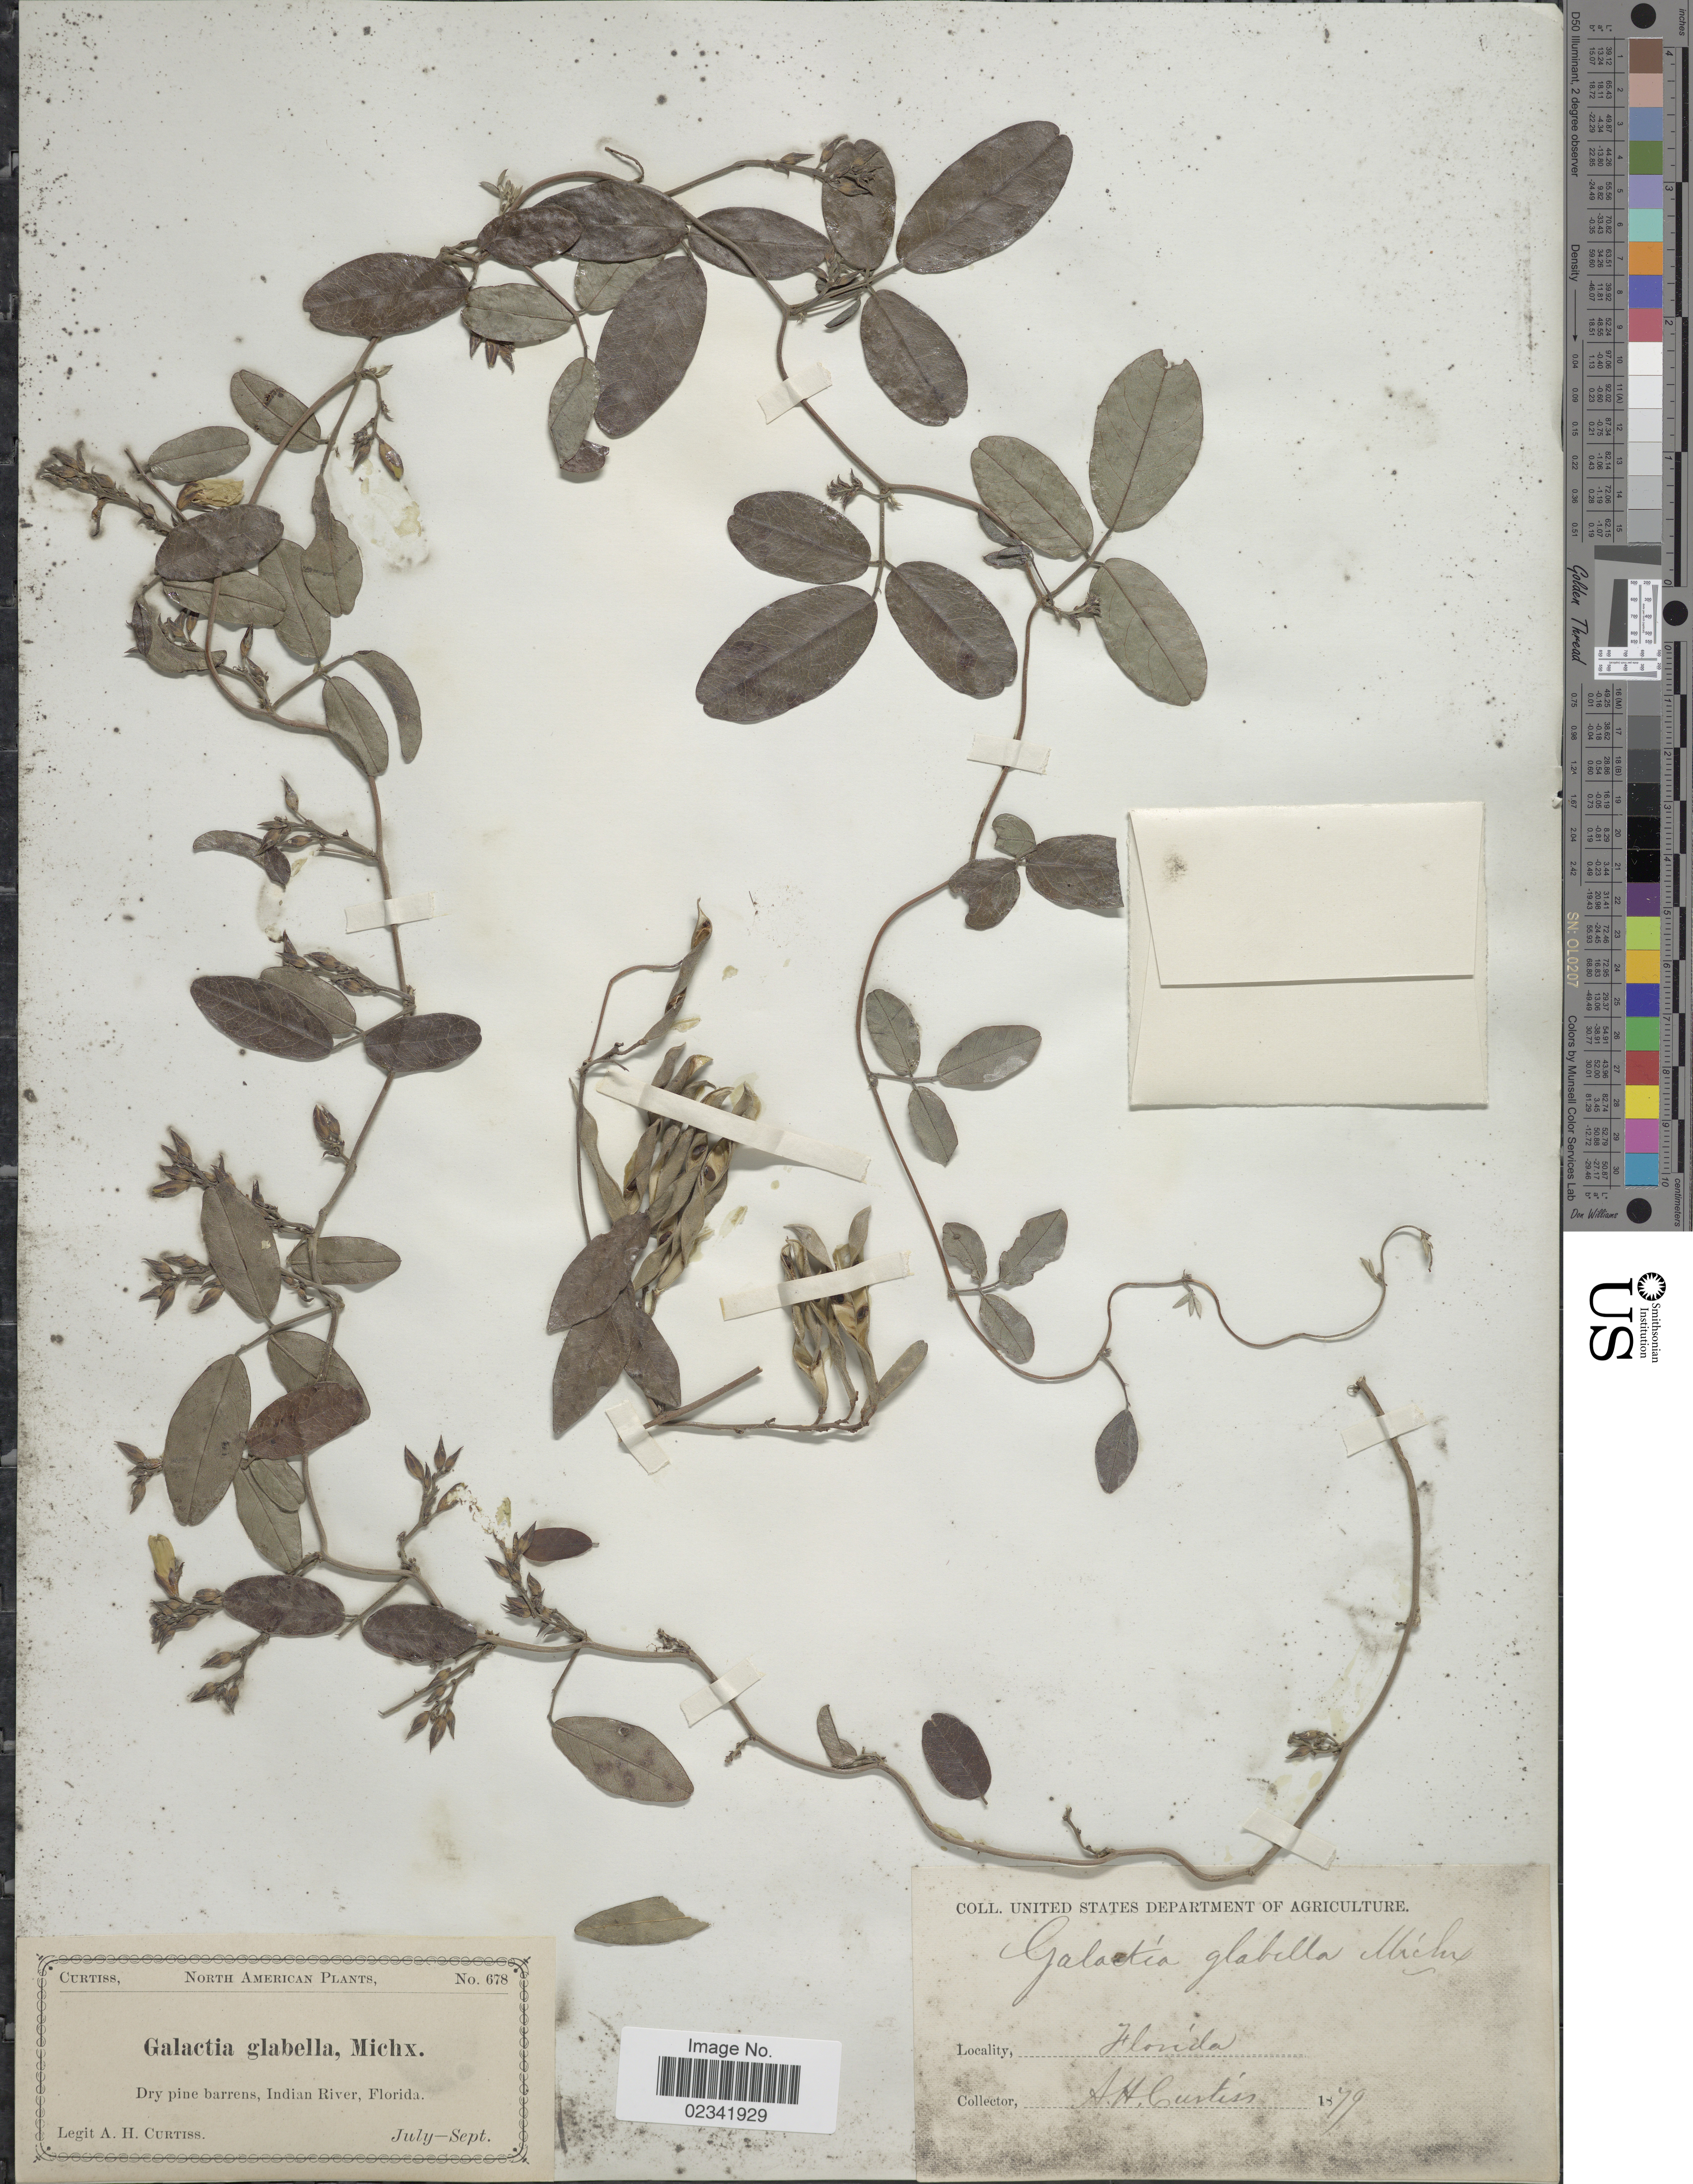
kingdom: Plantae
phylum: Tracheophyta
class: Magnoliopsida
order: Fabales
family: Fabaceae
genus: Galactia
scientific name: Galactia volubilis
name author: (L.) Britton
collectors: A. H. Curtiss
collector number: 678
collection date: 1879-07/1879-09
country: United States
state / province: Florida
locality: Dry pine barrens, Indian River, Florida